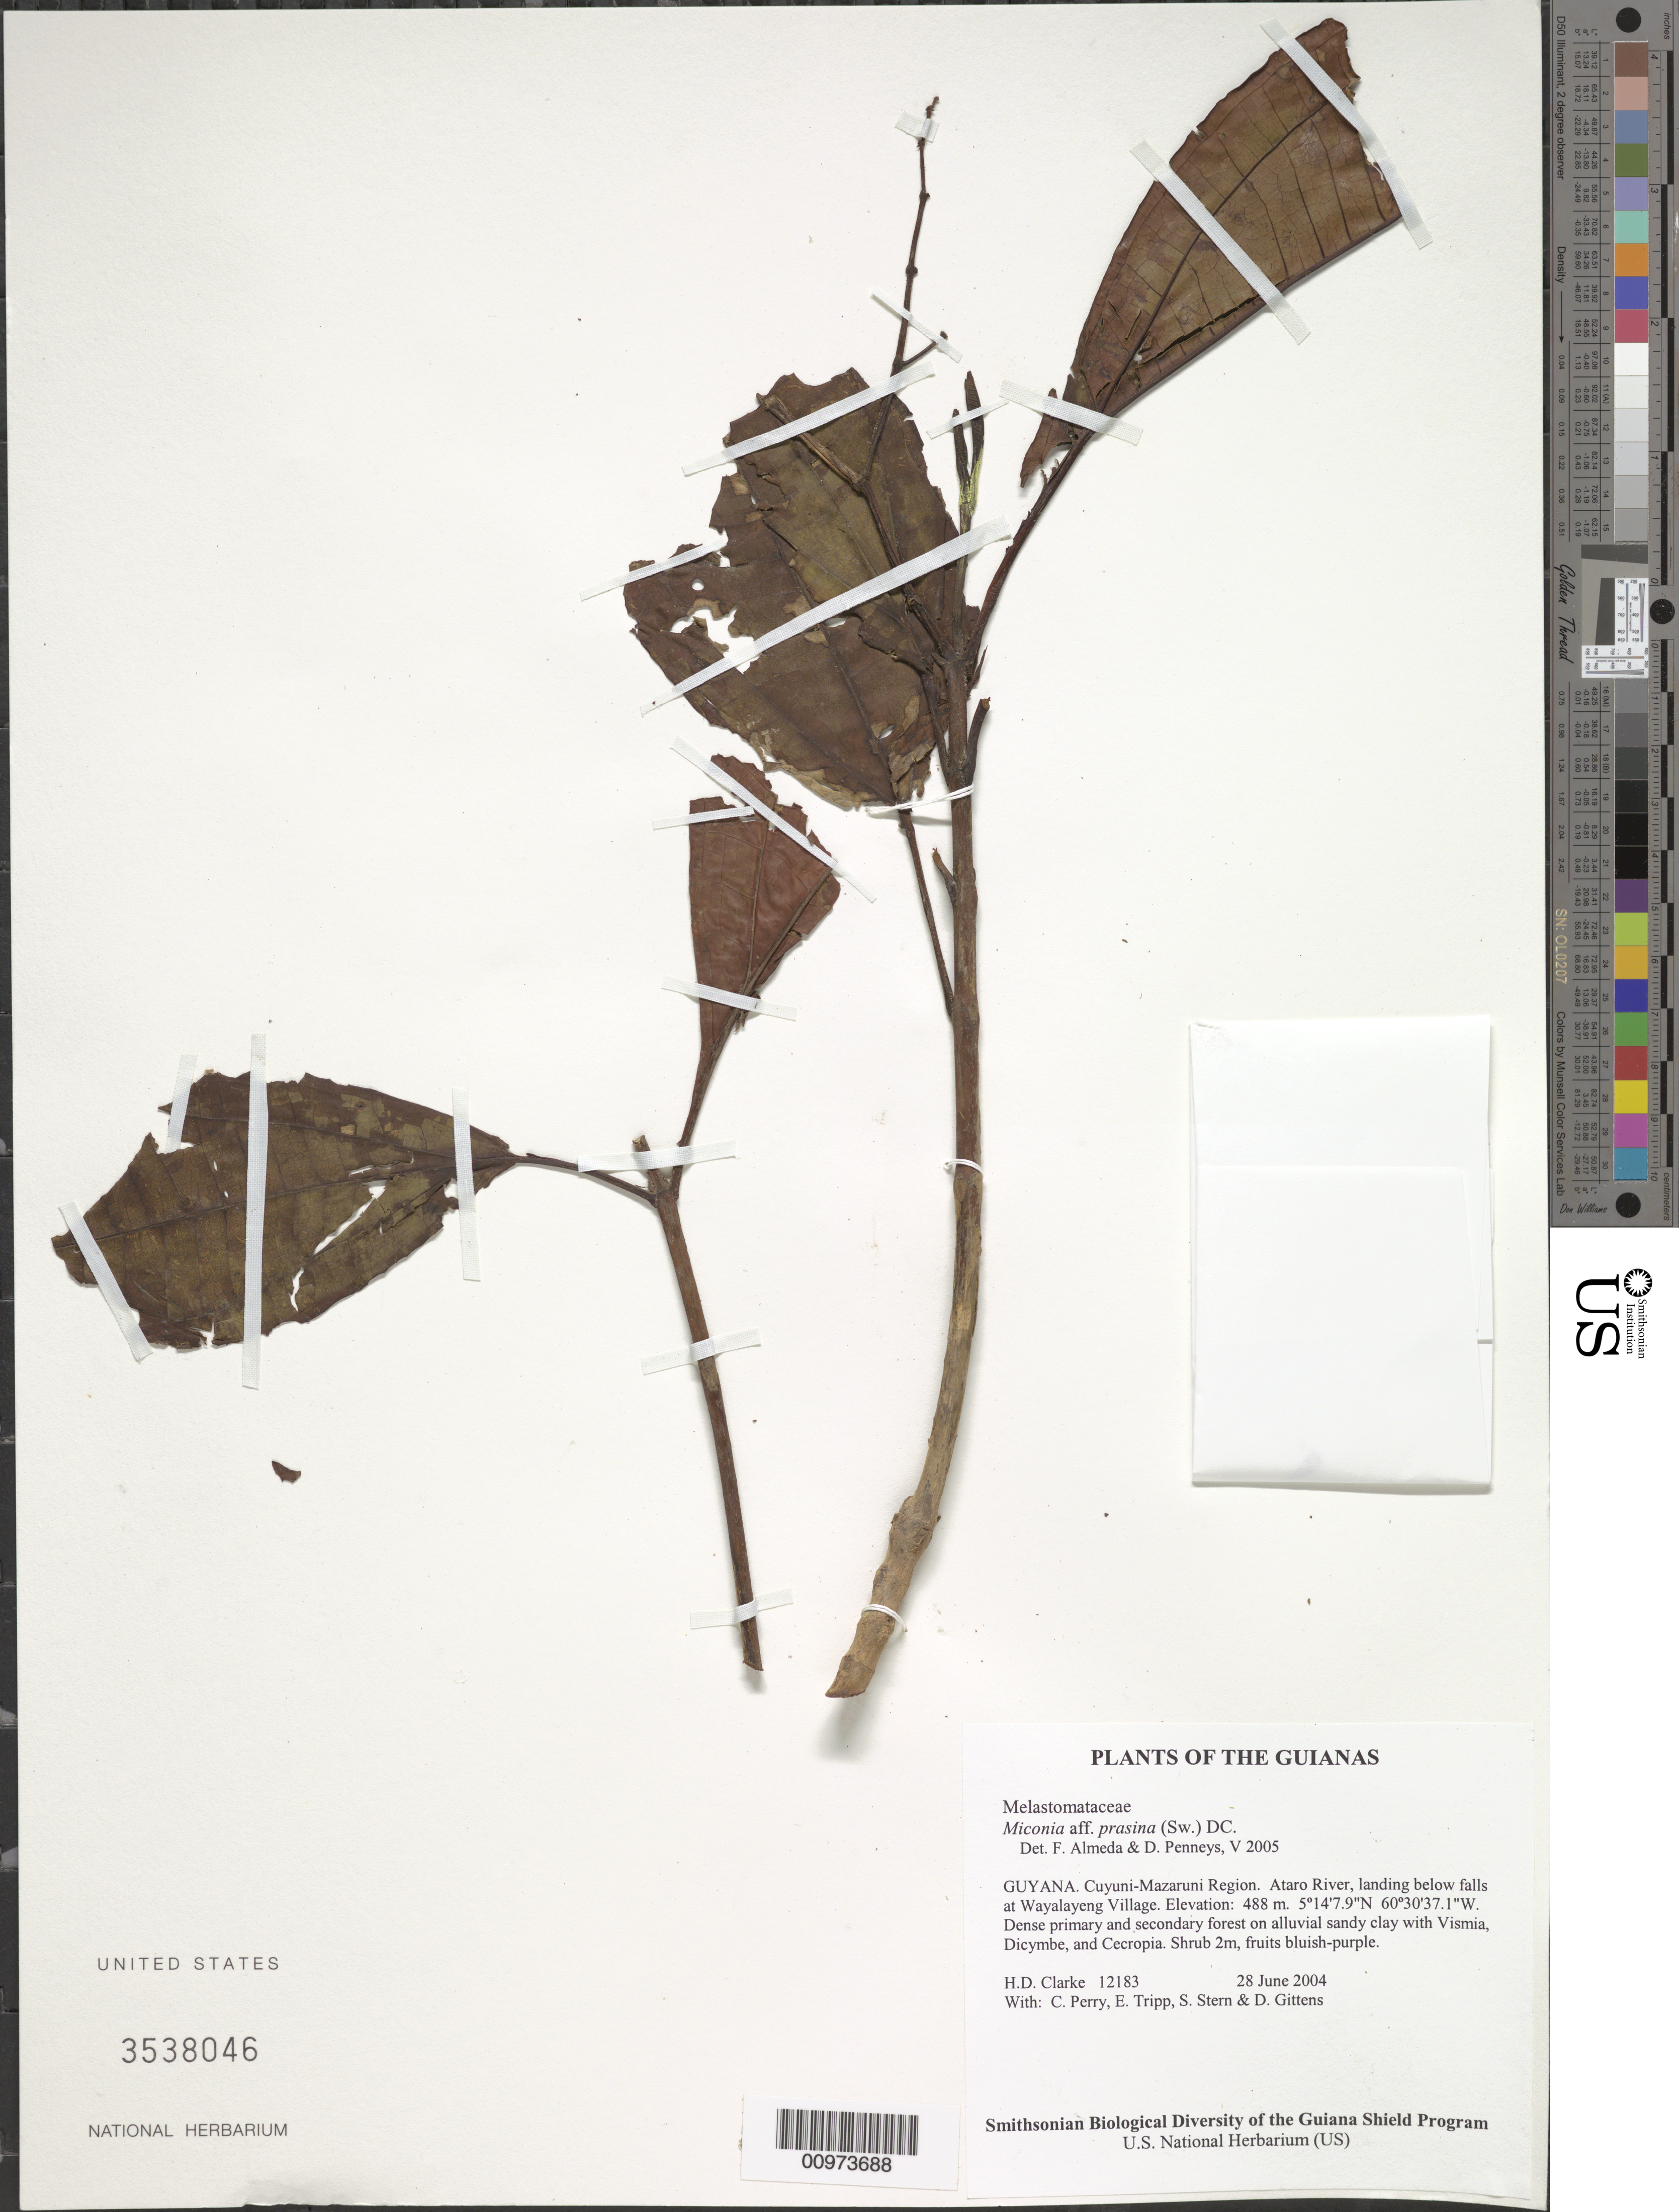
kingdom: Plantae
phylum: Tracheophyta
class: Magnoliopsida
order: Myrtales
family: Melastomataceae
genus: Miconia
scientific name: Miconia prasina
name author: (Sw.) DC.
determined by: Almeda, F.; Penneys, D. S.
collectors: H. D. Clarke, C. Perry, E. Tripp, S. R. Stern & D. Gittens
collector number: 12183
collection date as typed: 28 June 2004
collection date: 2004-06-28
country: Guyana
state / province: Cuyuni-Mazaruni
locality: Ataro River, landing below falls at Wayalayeng Village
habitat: Dense primary and secondary forest on alluvial sandy clay with Vismia, Dicymbe, and Cecropia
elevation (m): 488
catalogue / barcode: US 3538046